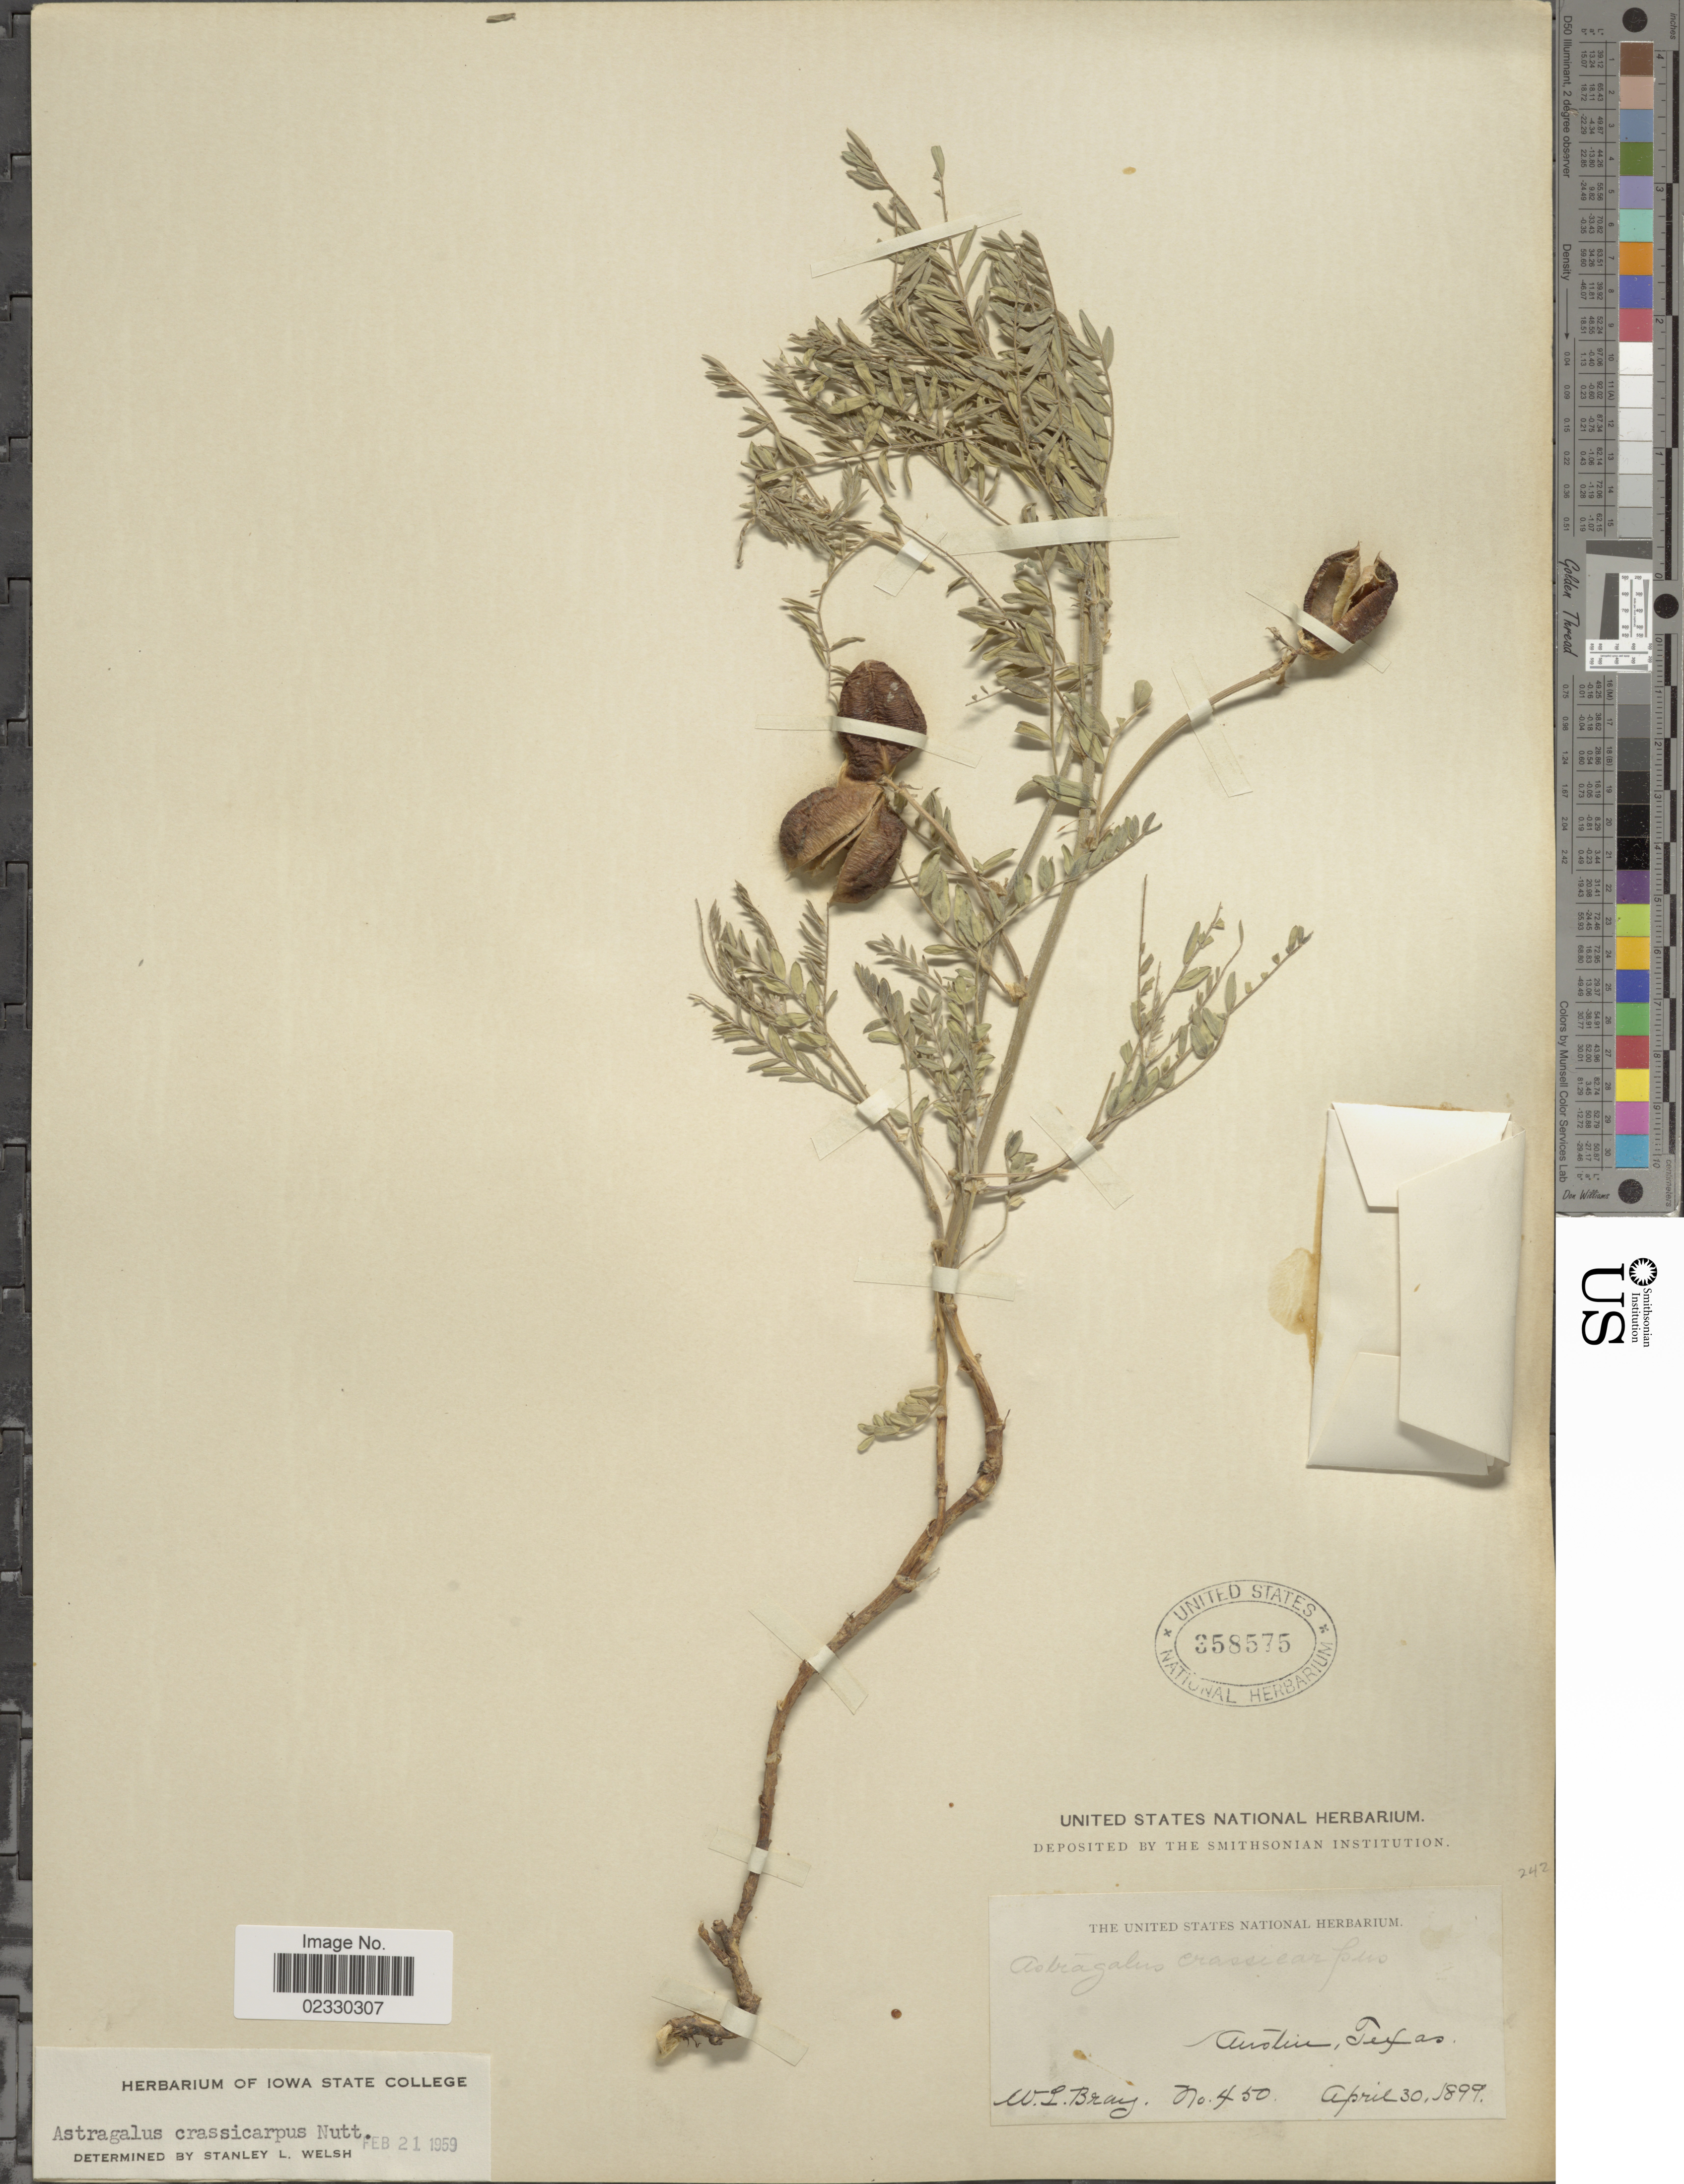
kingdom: Plantae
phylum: Tracheophyta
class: Magnoliopsida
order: Fabales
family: Fabaceae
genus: Astragalus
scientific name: Astragalus crassicarpus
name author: Nutt.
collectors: W. L. Bray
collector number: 450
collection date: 1899-04-30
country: United States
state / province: Texas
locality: Austin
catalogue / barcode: US 35875